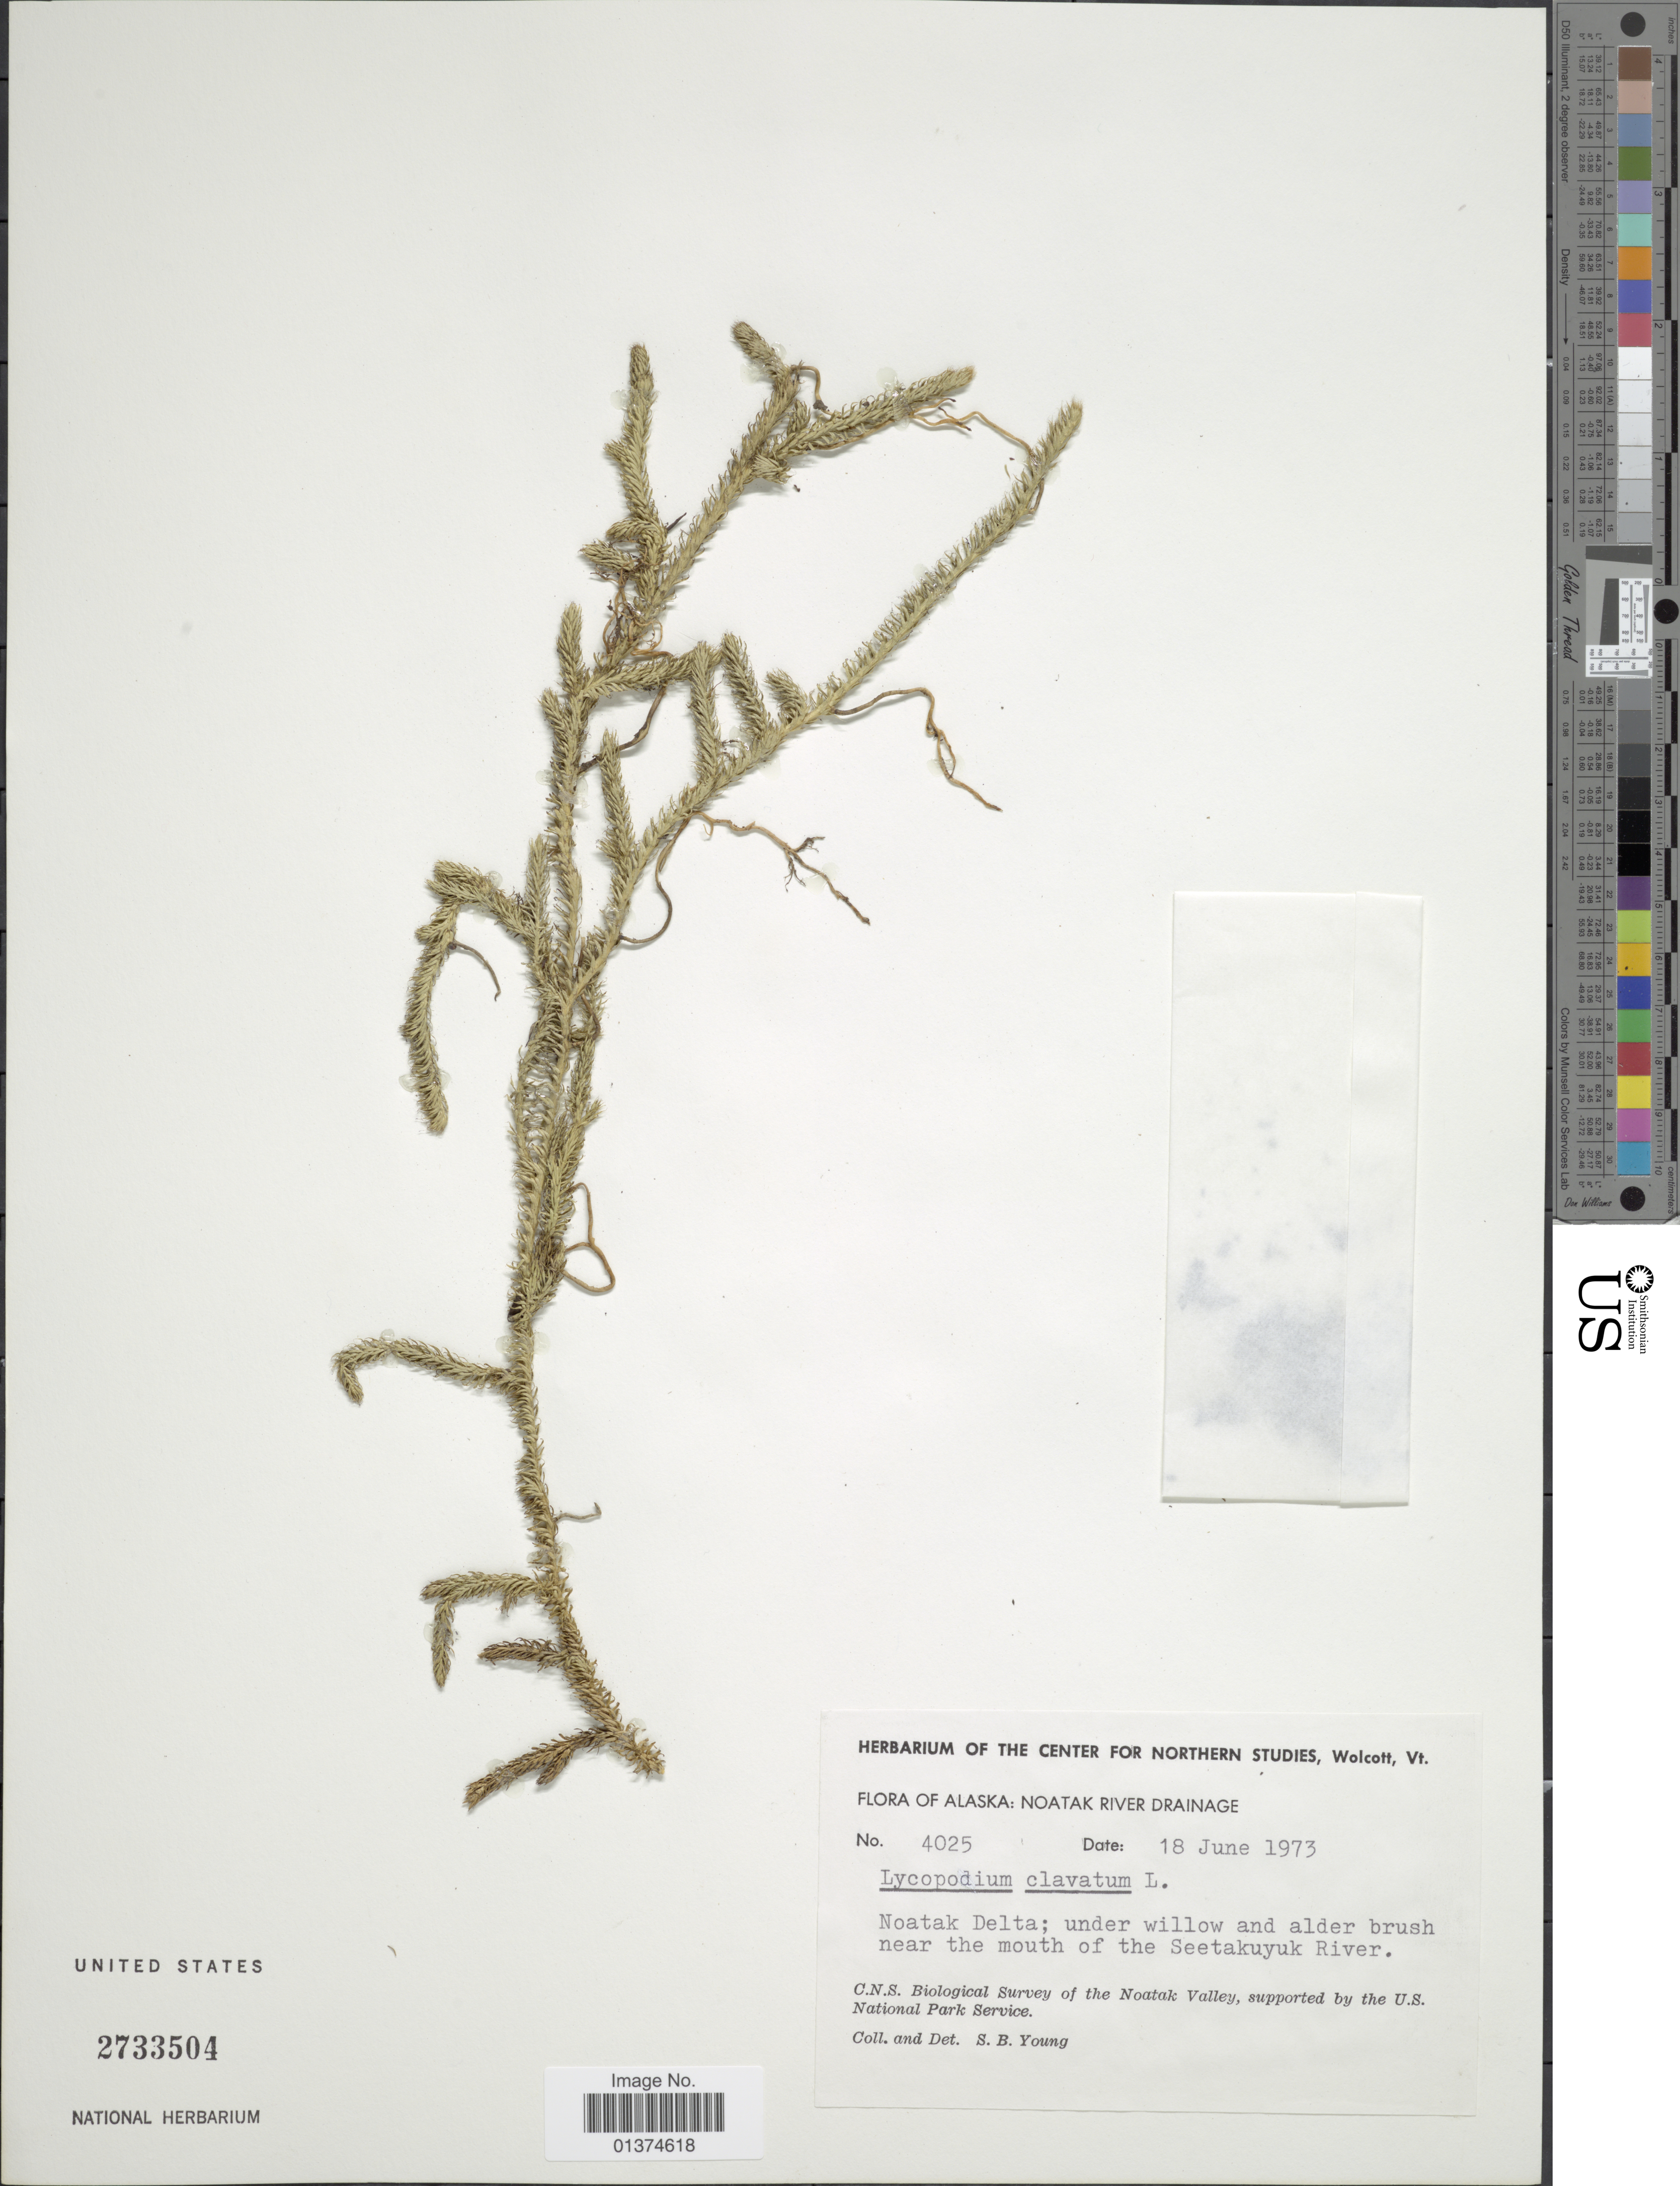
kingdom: Plantae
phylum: Tracheophyta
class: Lycopodiopsida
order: Lycopodiales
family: Lycopodiaceae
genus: Lycopodium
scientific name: Lycopodium clavatum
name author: L.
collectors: S. Young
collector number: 4025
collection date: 1973-06-18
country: United States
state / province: Alaska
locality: Noatak River Drainage, Noatak Delta; under willow and alder brush near the mouth of the Seetakuyuk River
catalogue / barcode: US 2733504